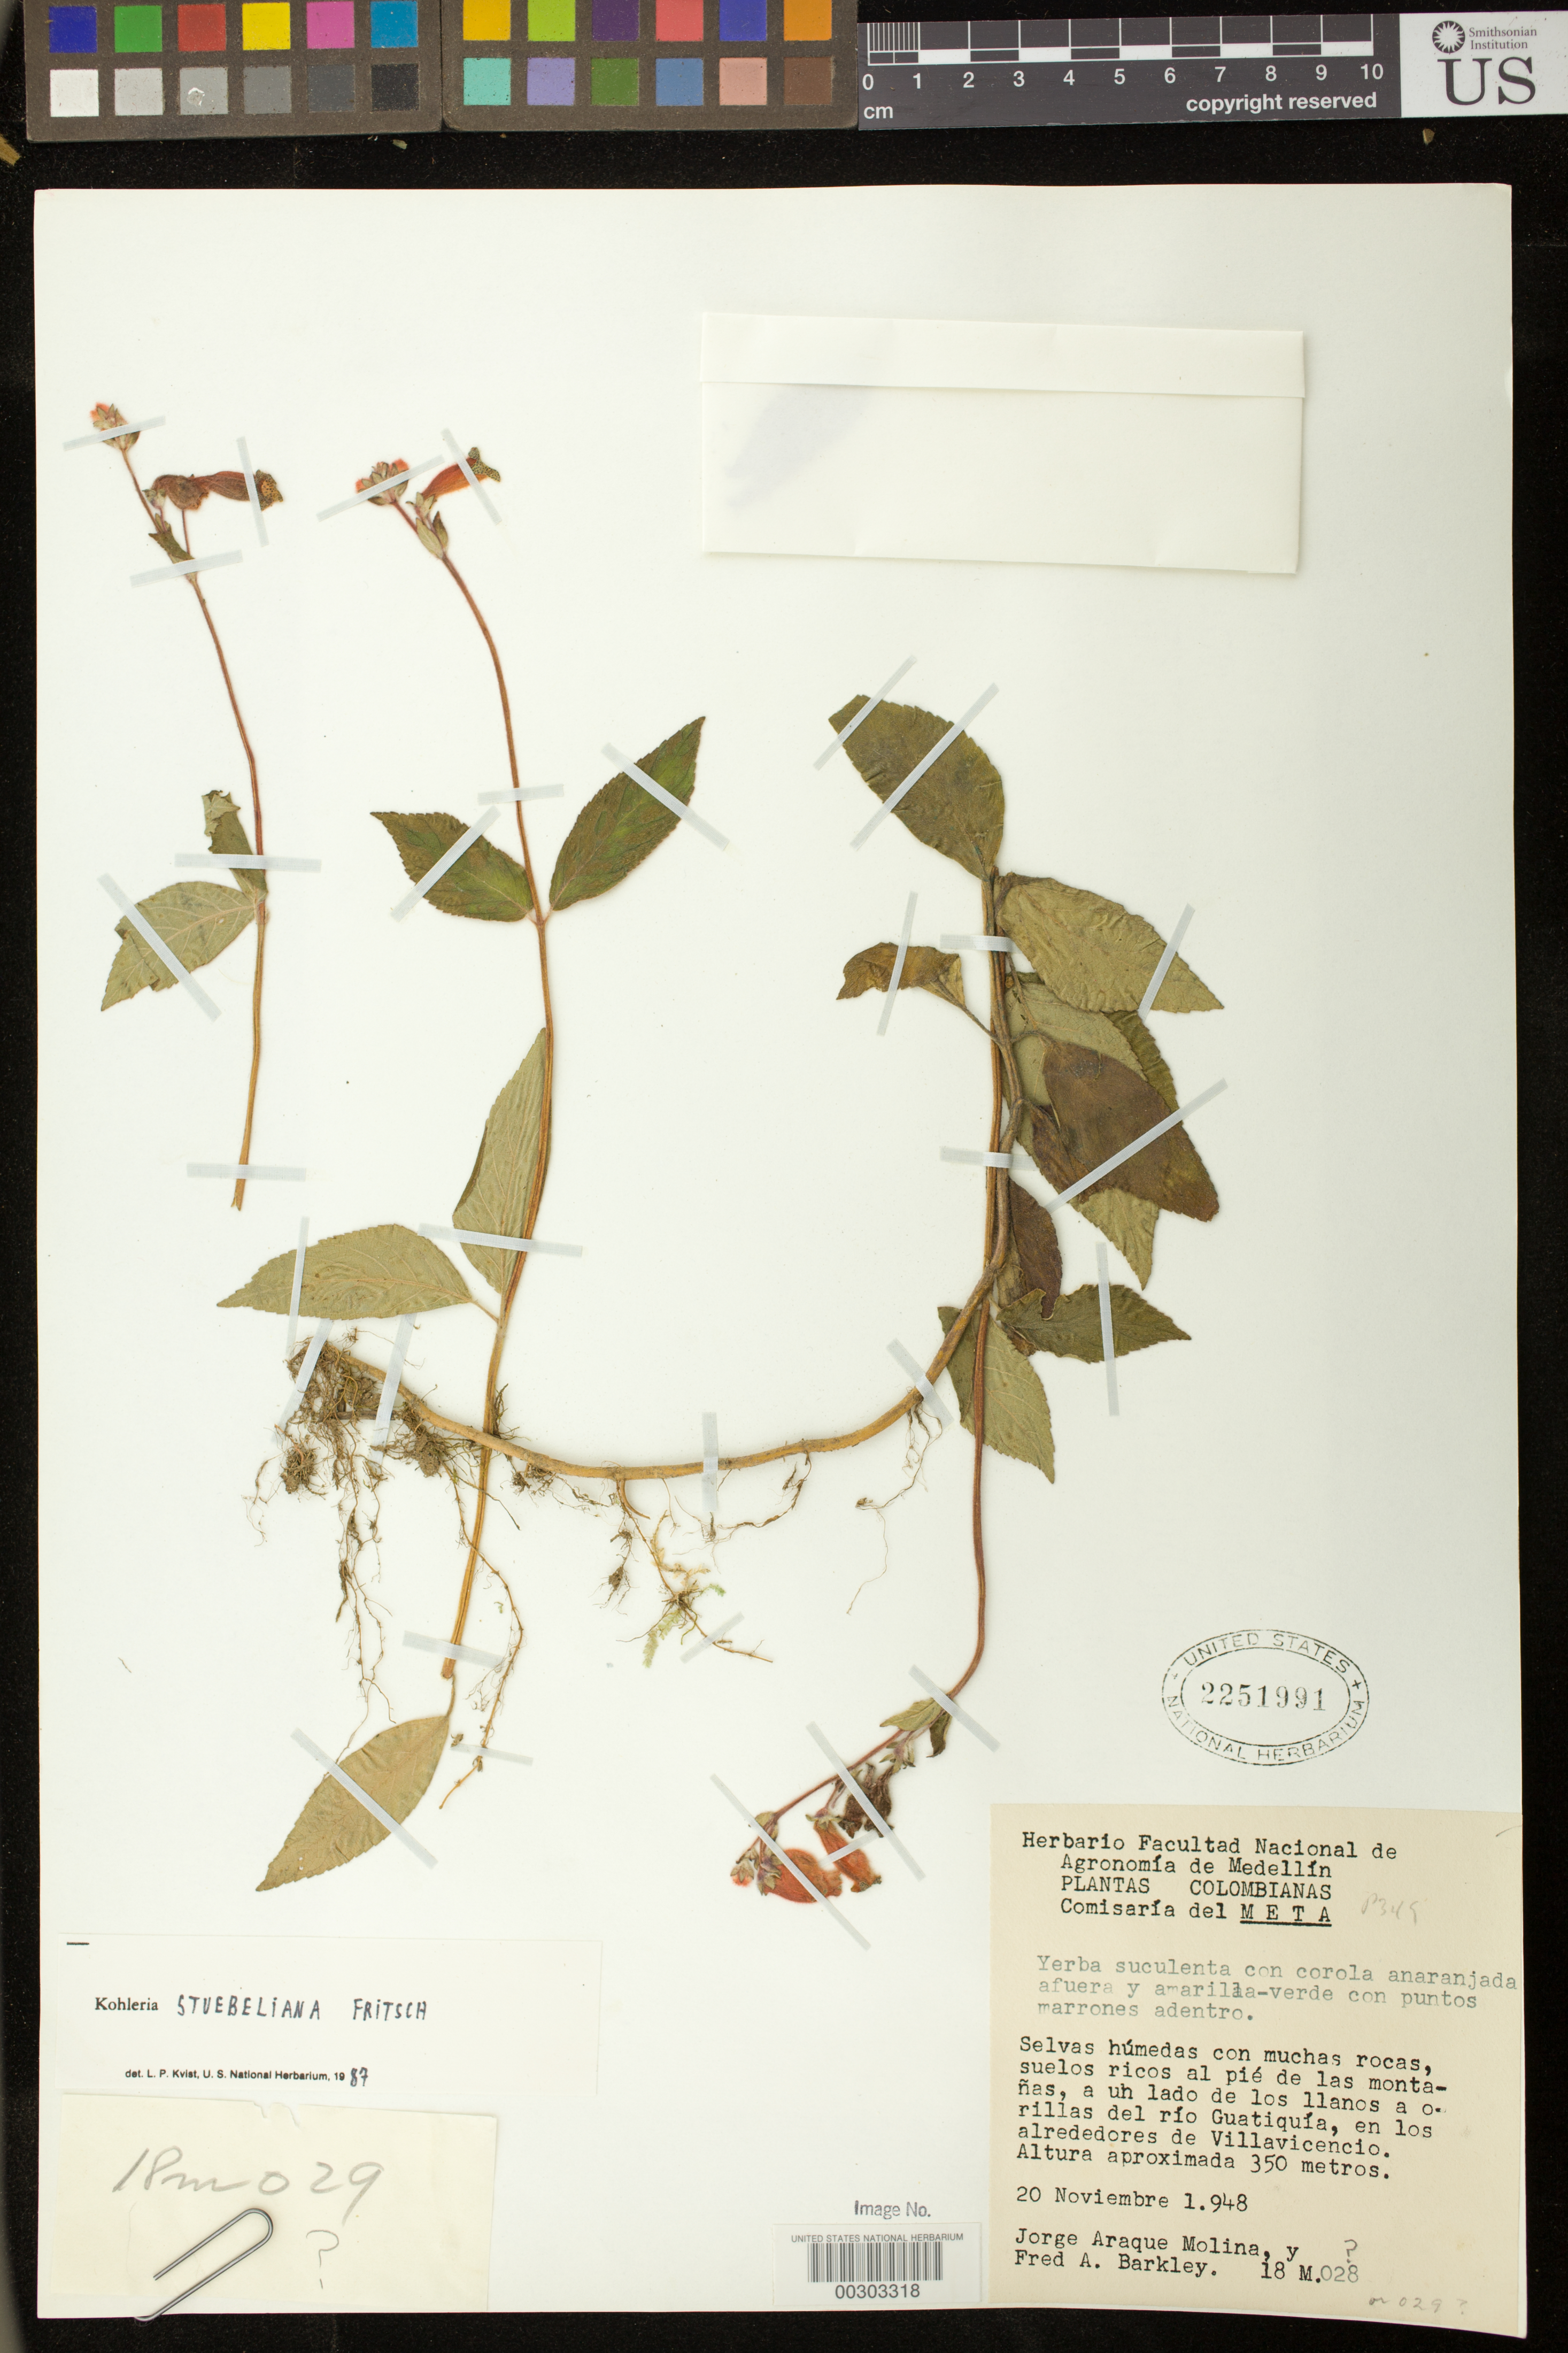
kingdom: Plantae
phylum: Tracheophyta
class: Magnoliopsida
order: Lamiales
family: Gesneriaceae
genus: Kohleria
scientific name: Kohleria stuebeliana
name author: Fritsch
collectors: J. A. Molina & F. A. Barkley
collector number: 18 M028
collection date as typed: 20 Nov 1948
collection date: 1948-11-20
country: Colombia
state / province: Meta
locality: Vicinity of Villavicencio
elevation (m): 350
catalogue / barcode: US 2251991